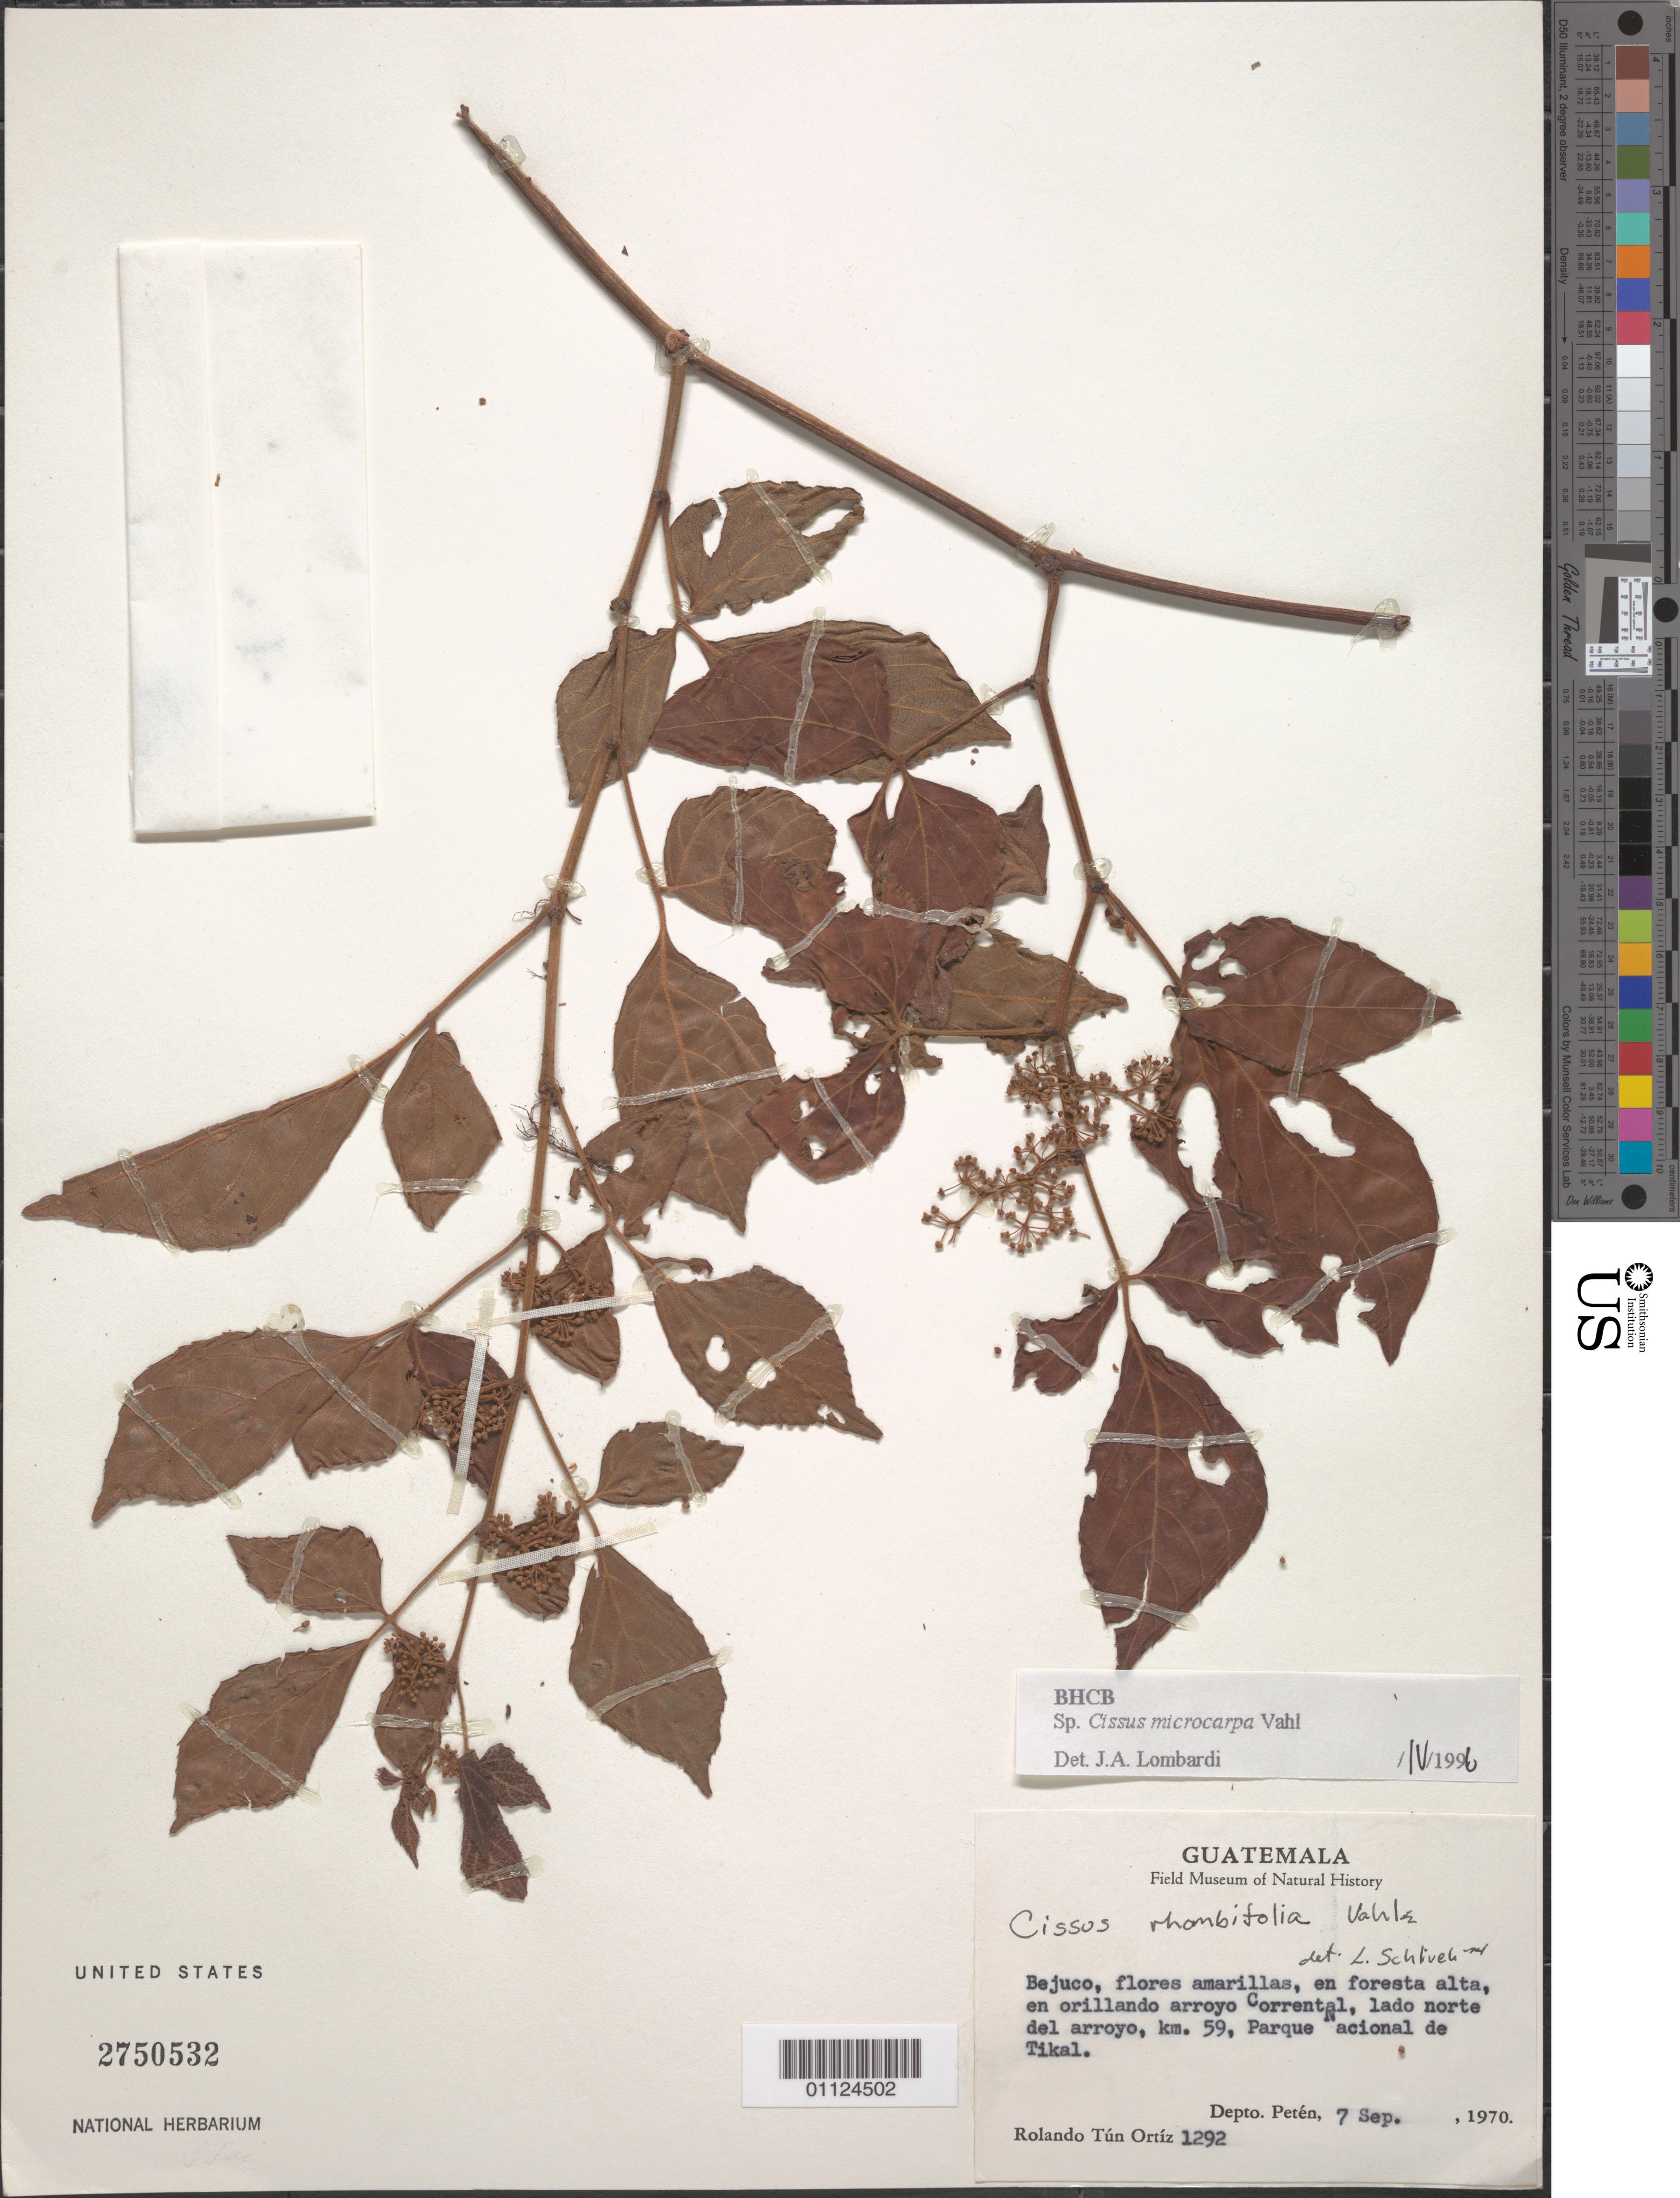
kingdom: Plantae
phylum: Tracheophyta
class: Magnoliopsida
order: Vitales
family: Vitaceae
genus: Cissus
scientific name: Cissus microcarpa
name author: Vahl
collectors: R. Tún Ortiz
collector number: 1292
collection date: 1970-09-07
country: Guatemala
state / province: El Petén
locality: Bejuco, en orillando arroyo Corrental, lado norte del arroyo, km 59, Parque Nacional de Tikal.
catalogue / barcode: US 2750532